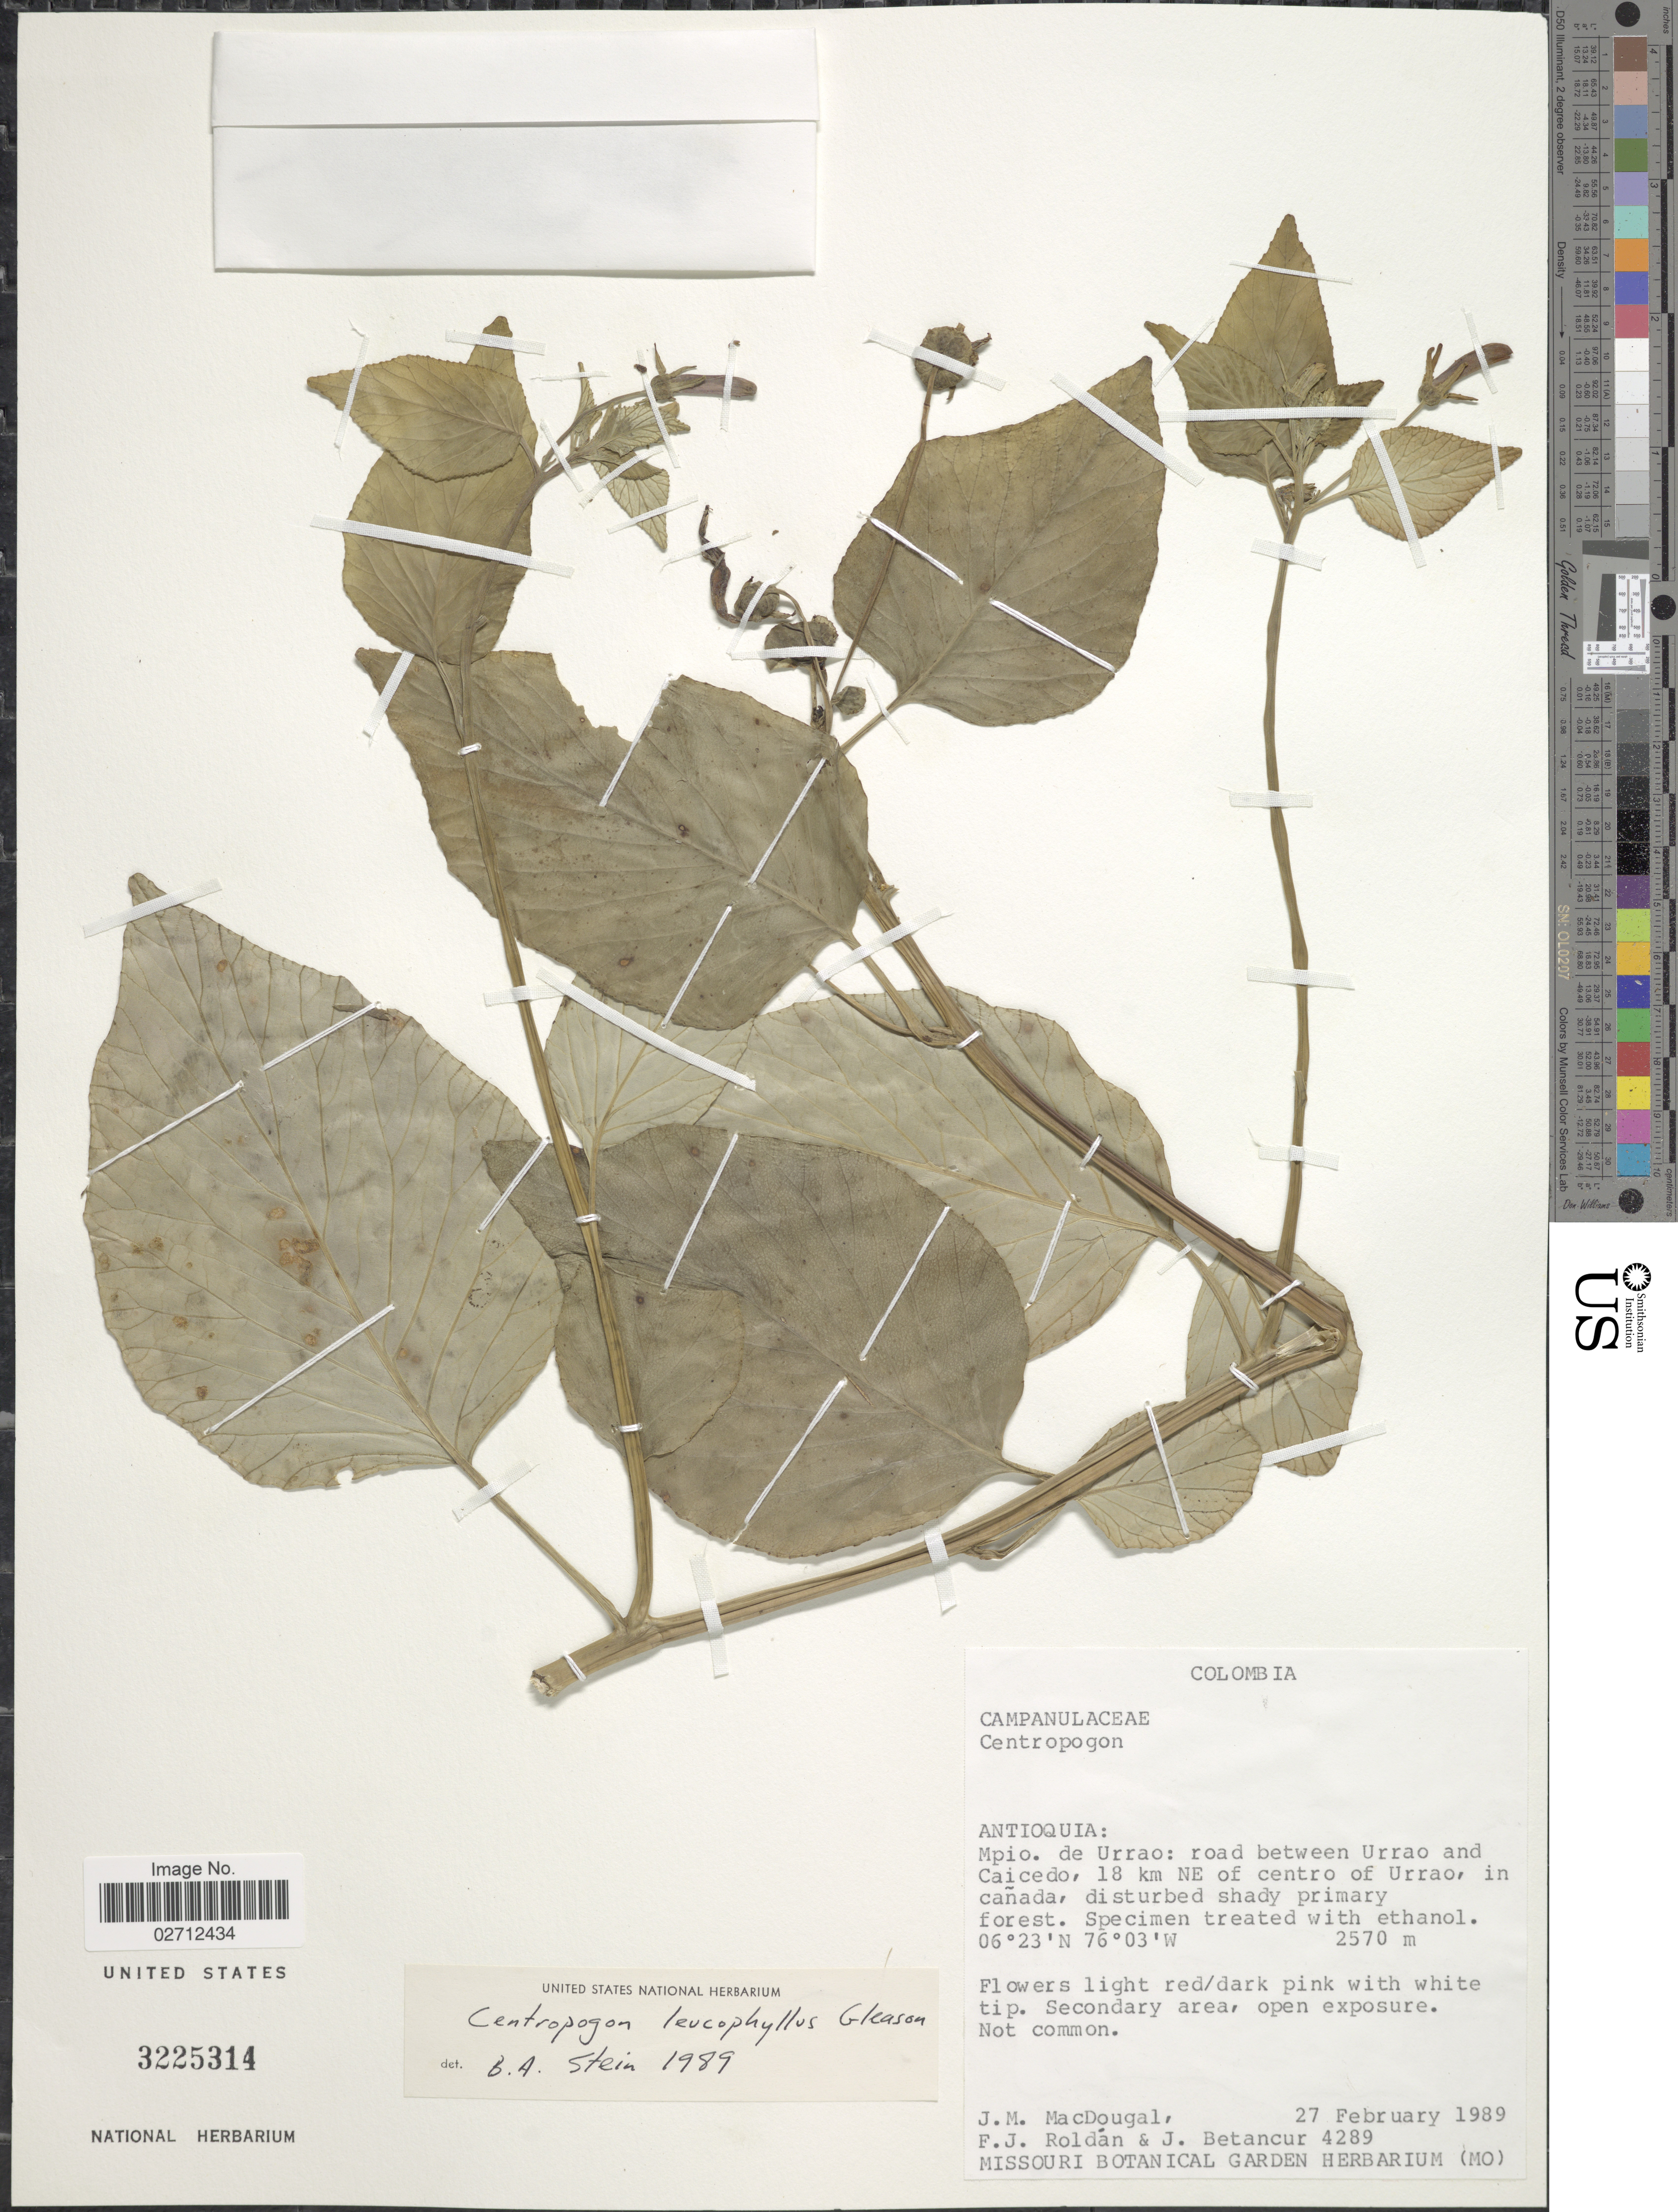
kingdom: Plantae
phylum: Tracheophyta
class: Magnoliopsida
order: Asterales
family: Campanulaceae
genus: Centropogon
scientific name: Centropogon leucophyllus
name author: Gleason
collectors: J. M. MacDougal, F. J. Roldán & J. Betancur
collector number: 4289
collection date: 1989-02-27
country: Colombia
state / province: Antioquia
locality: Mpio. de Urrao: road between Urrao and Caicedo, 18 km NE of centro of Urrao, in cañada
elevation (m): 2570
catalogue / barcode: US 3225314